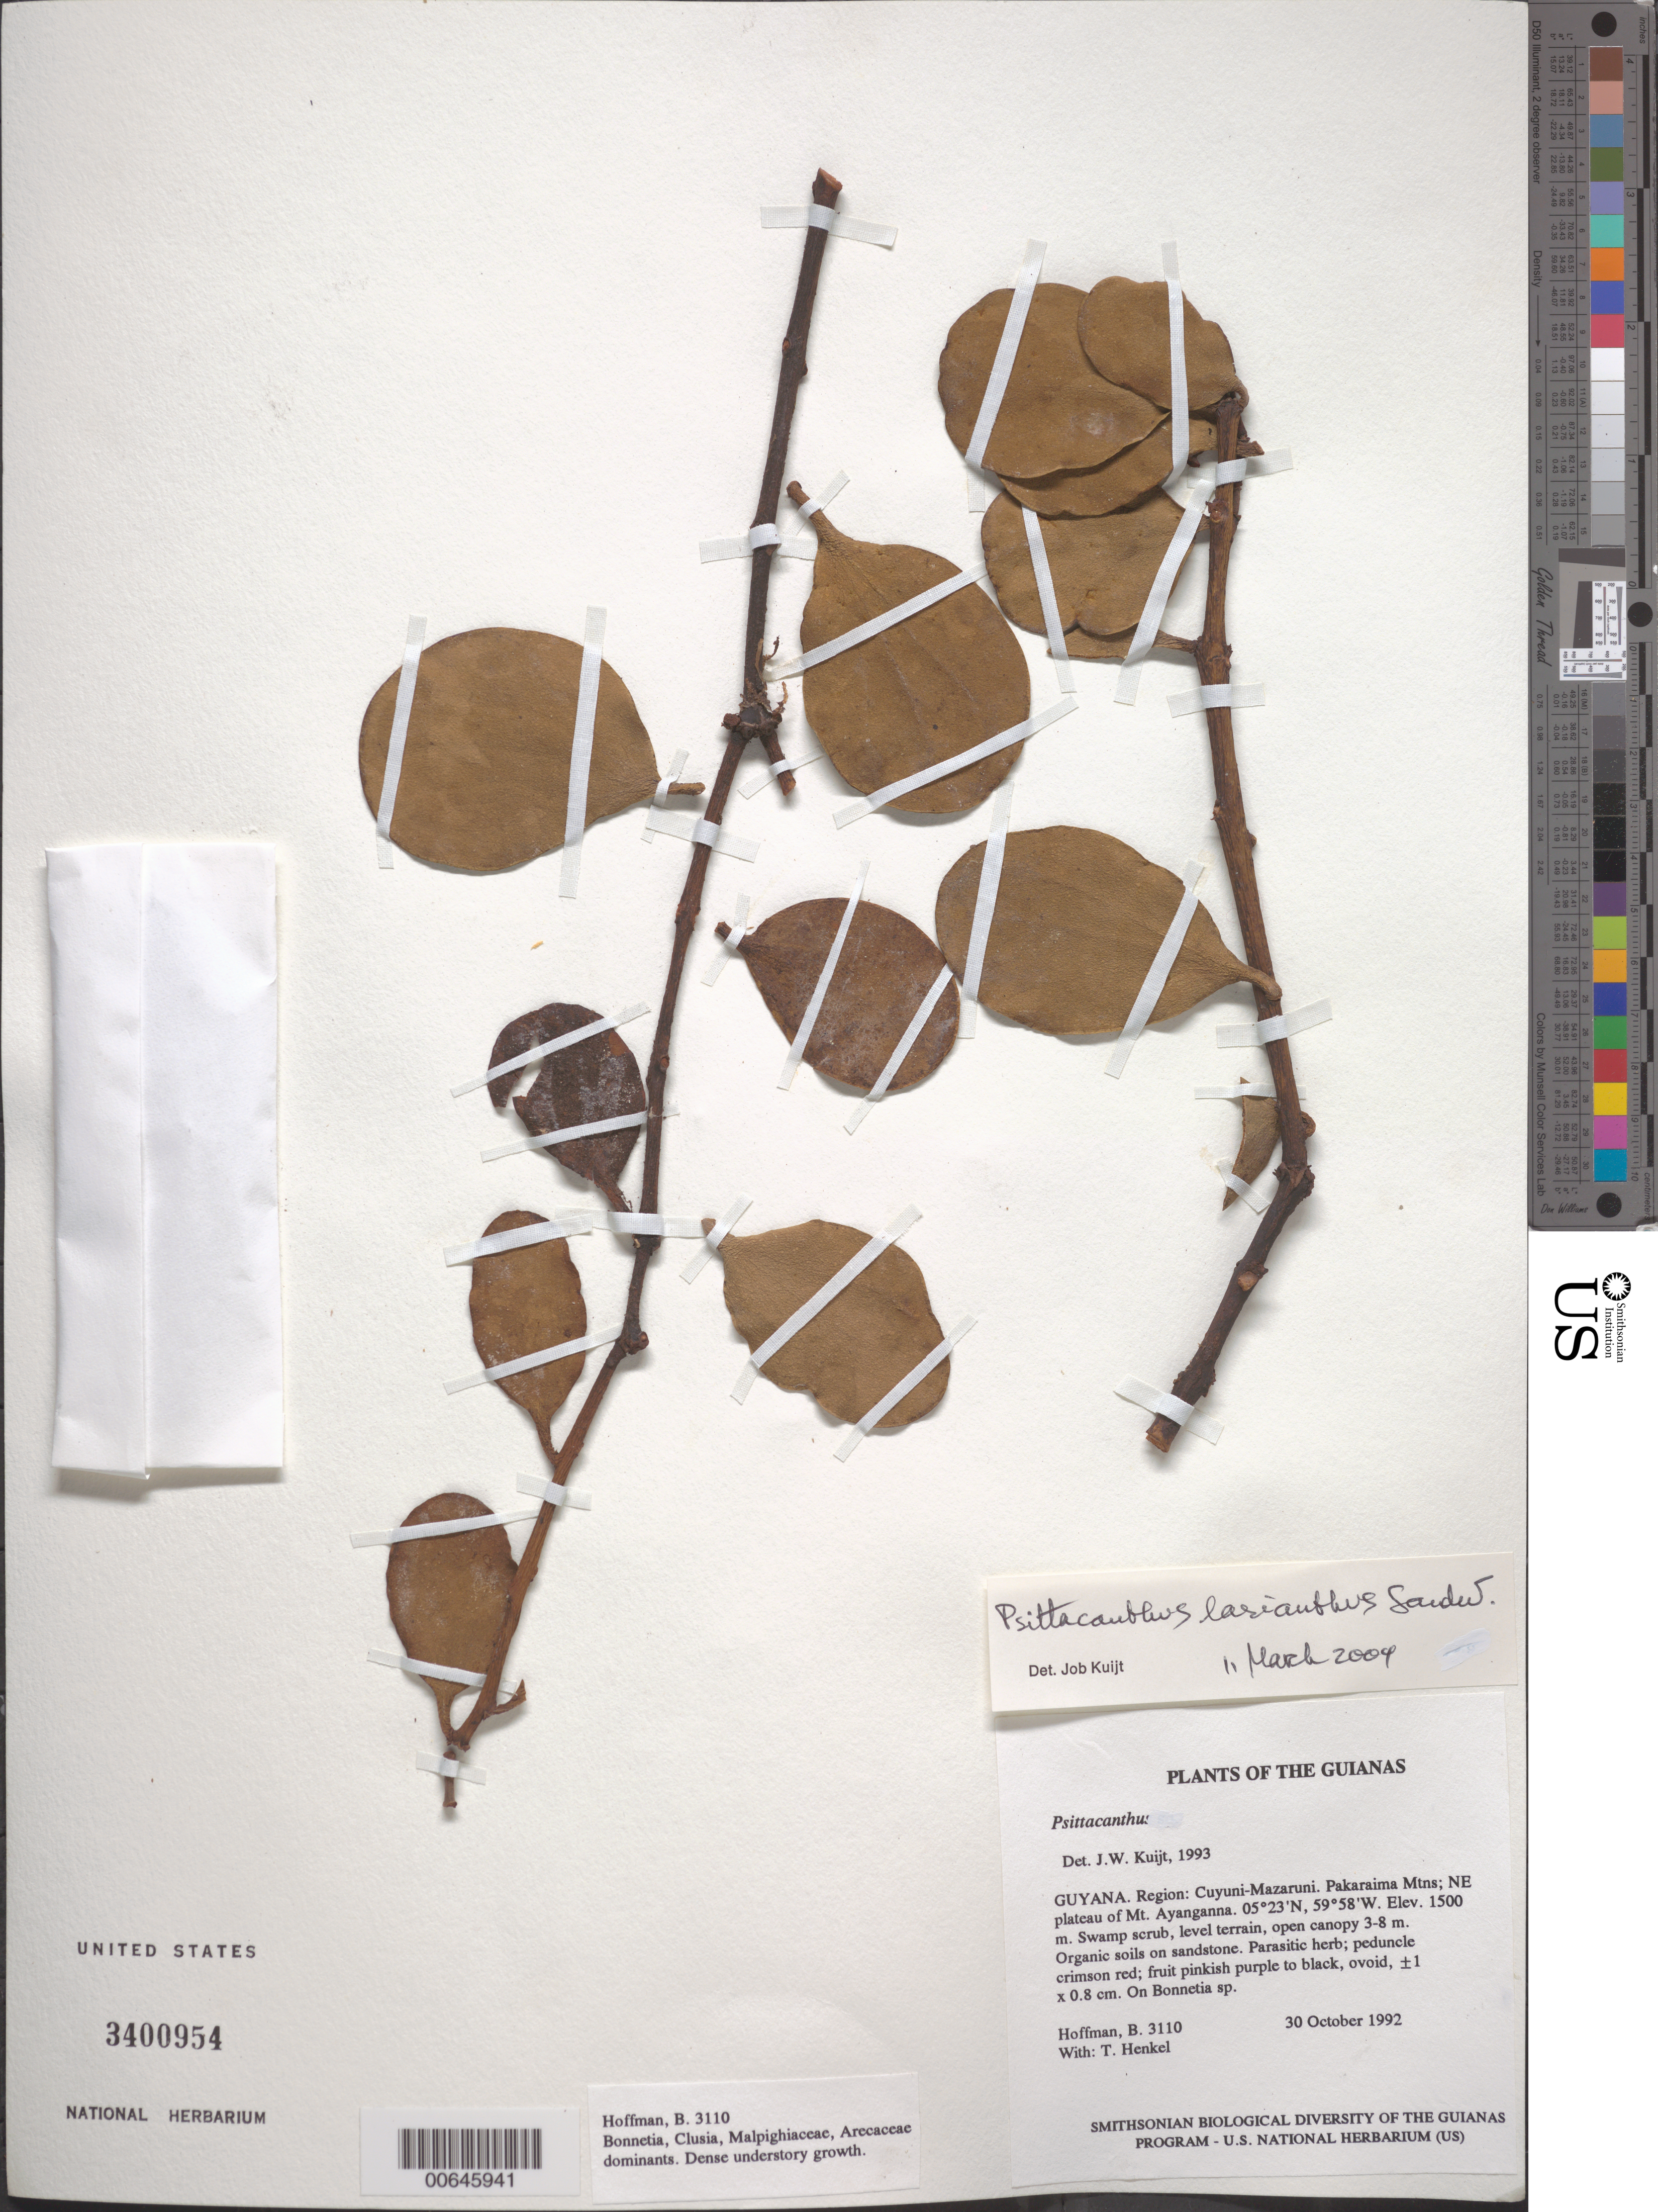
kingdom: Plantae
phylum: Tracheophyta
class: Magnoliopsida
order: Santalales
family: Loranthaceae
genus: Psittacanthus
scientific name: Psittacanthus leptanthus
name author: A.C. Sm.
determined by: Kuijt, Job, (CANADA)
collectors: B. Hoffman & T. Henkel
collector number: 3110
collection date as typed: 30 October 1992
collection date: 1992-10-30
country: Guyana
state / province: Cuyuni-Mazaruni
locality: Pakaraima Mountains; NE plateau of Mt. Ayanganna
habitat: Swamp scrub, level terrain, open canopy 3-8 m. Organic soils on sandstone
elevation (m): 1500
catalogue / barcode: US 3400954